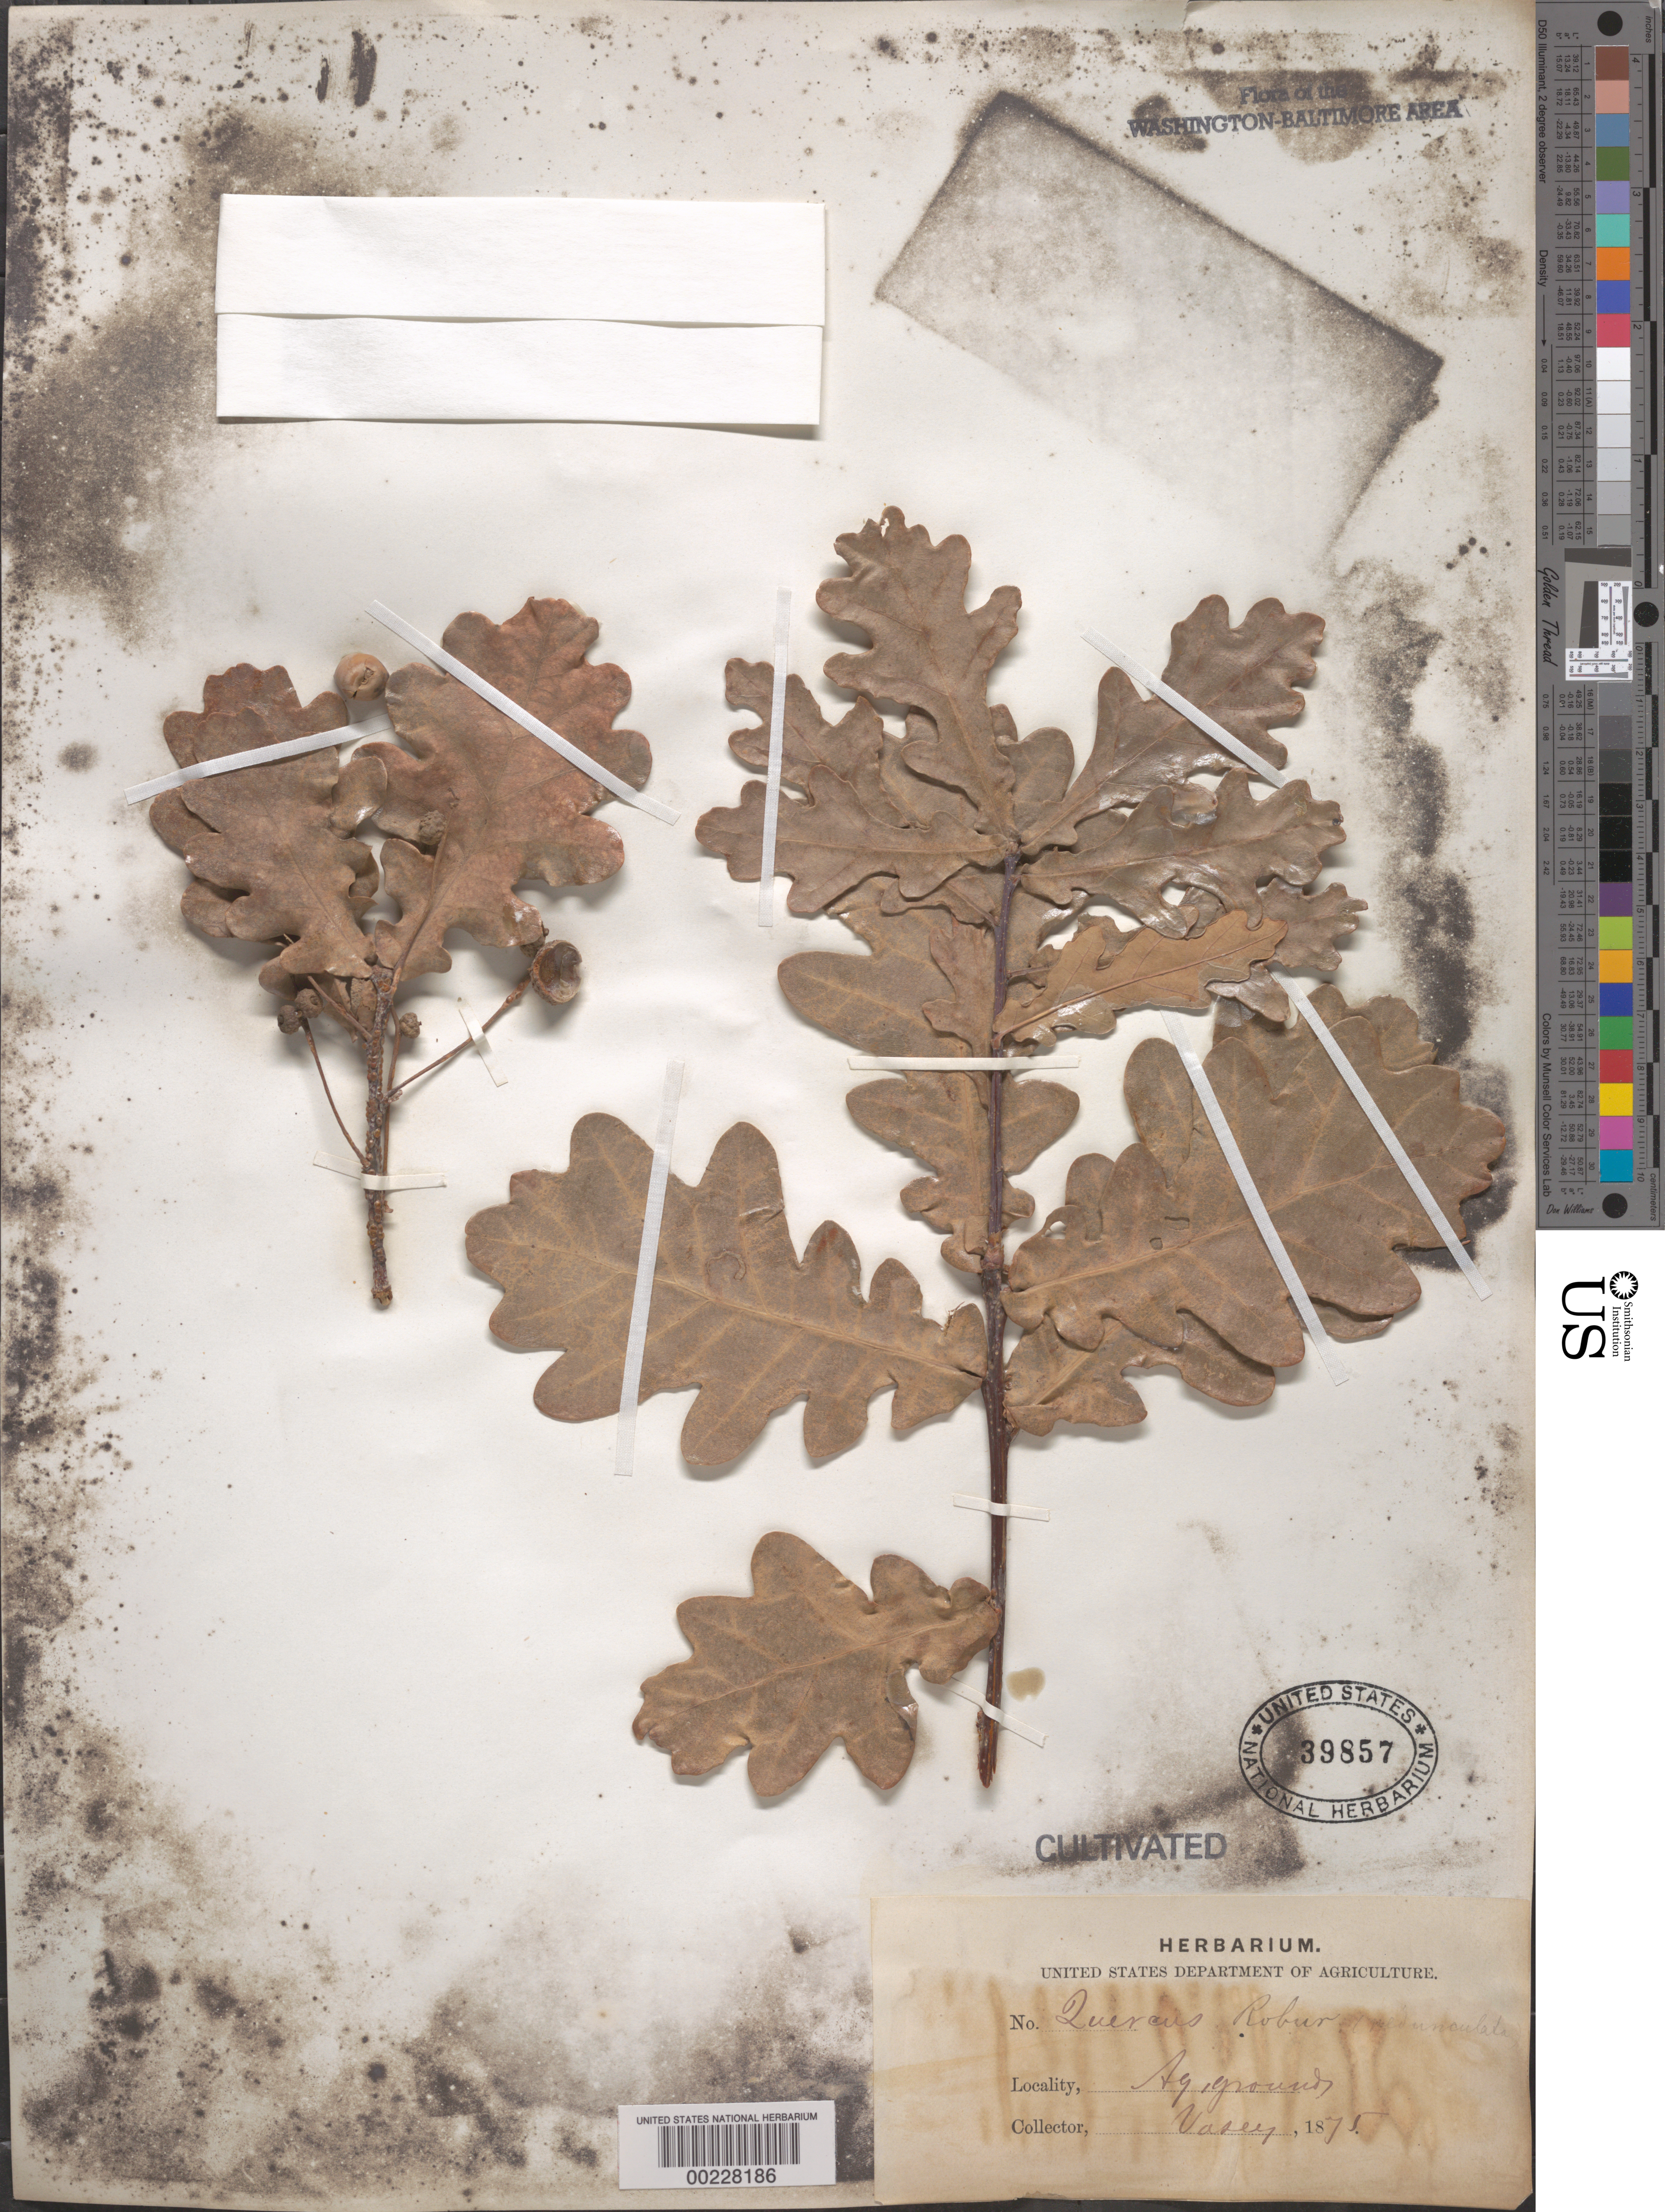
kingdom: Plantae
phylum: Tracheophyta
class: Magnoliopsida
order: Fagales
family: Fagaceae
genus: Quercus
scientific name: Quercus robur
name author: L.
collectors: G. R. Vasey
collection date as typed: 1875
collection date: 1875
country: United States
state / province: District of Columbia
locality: Agricultural grounds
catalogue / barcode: US 39857